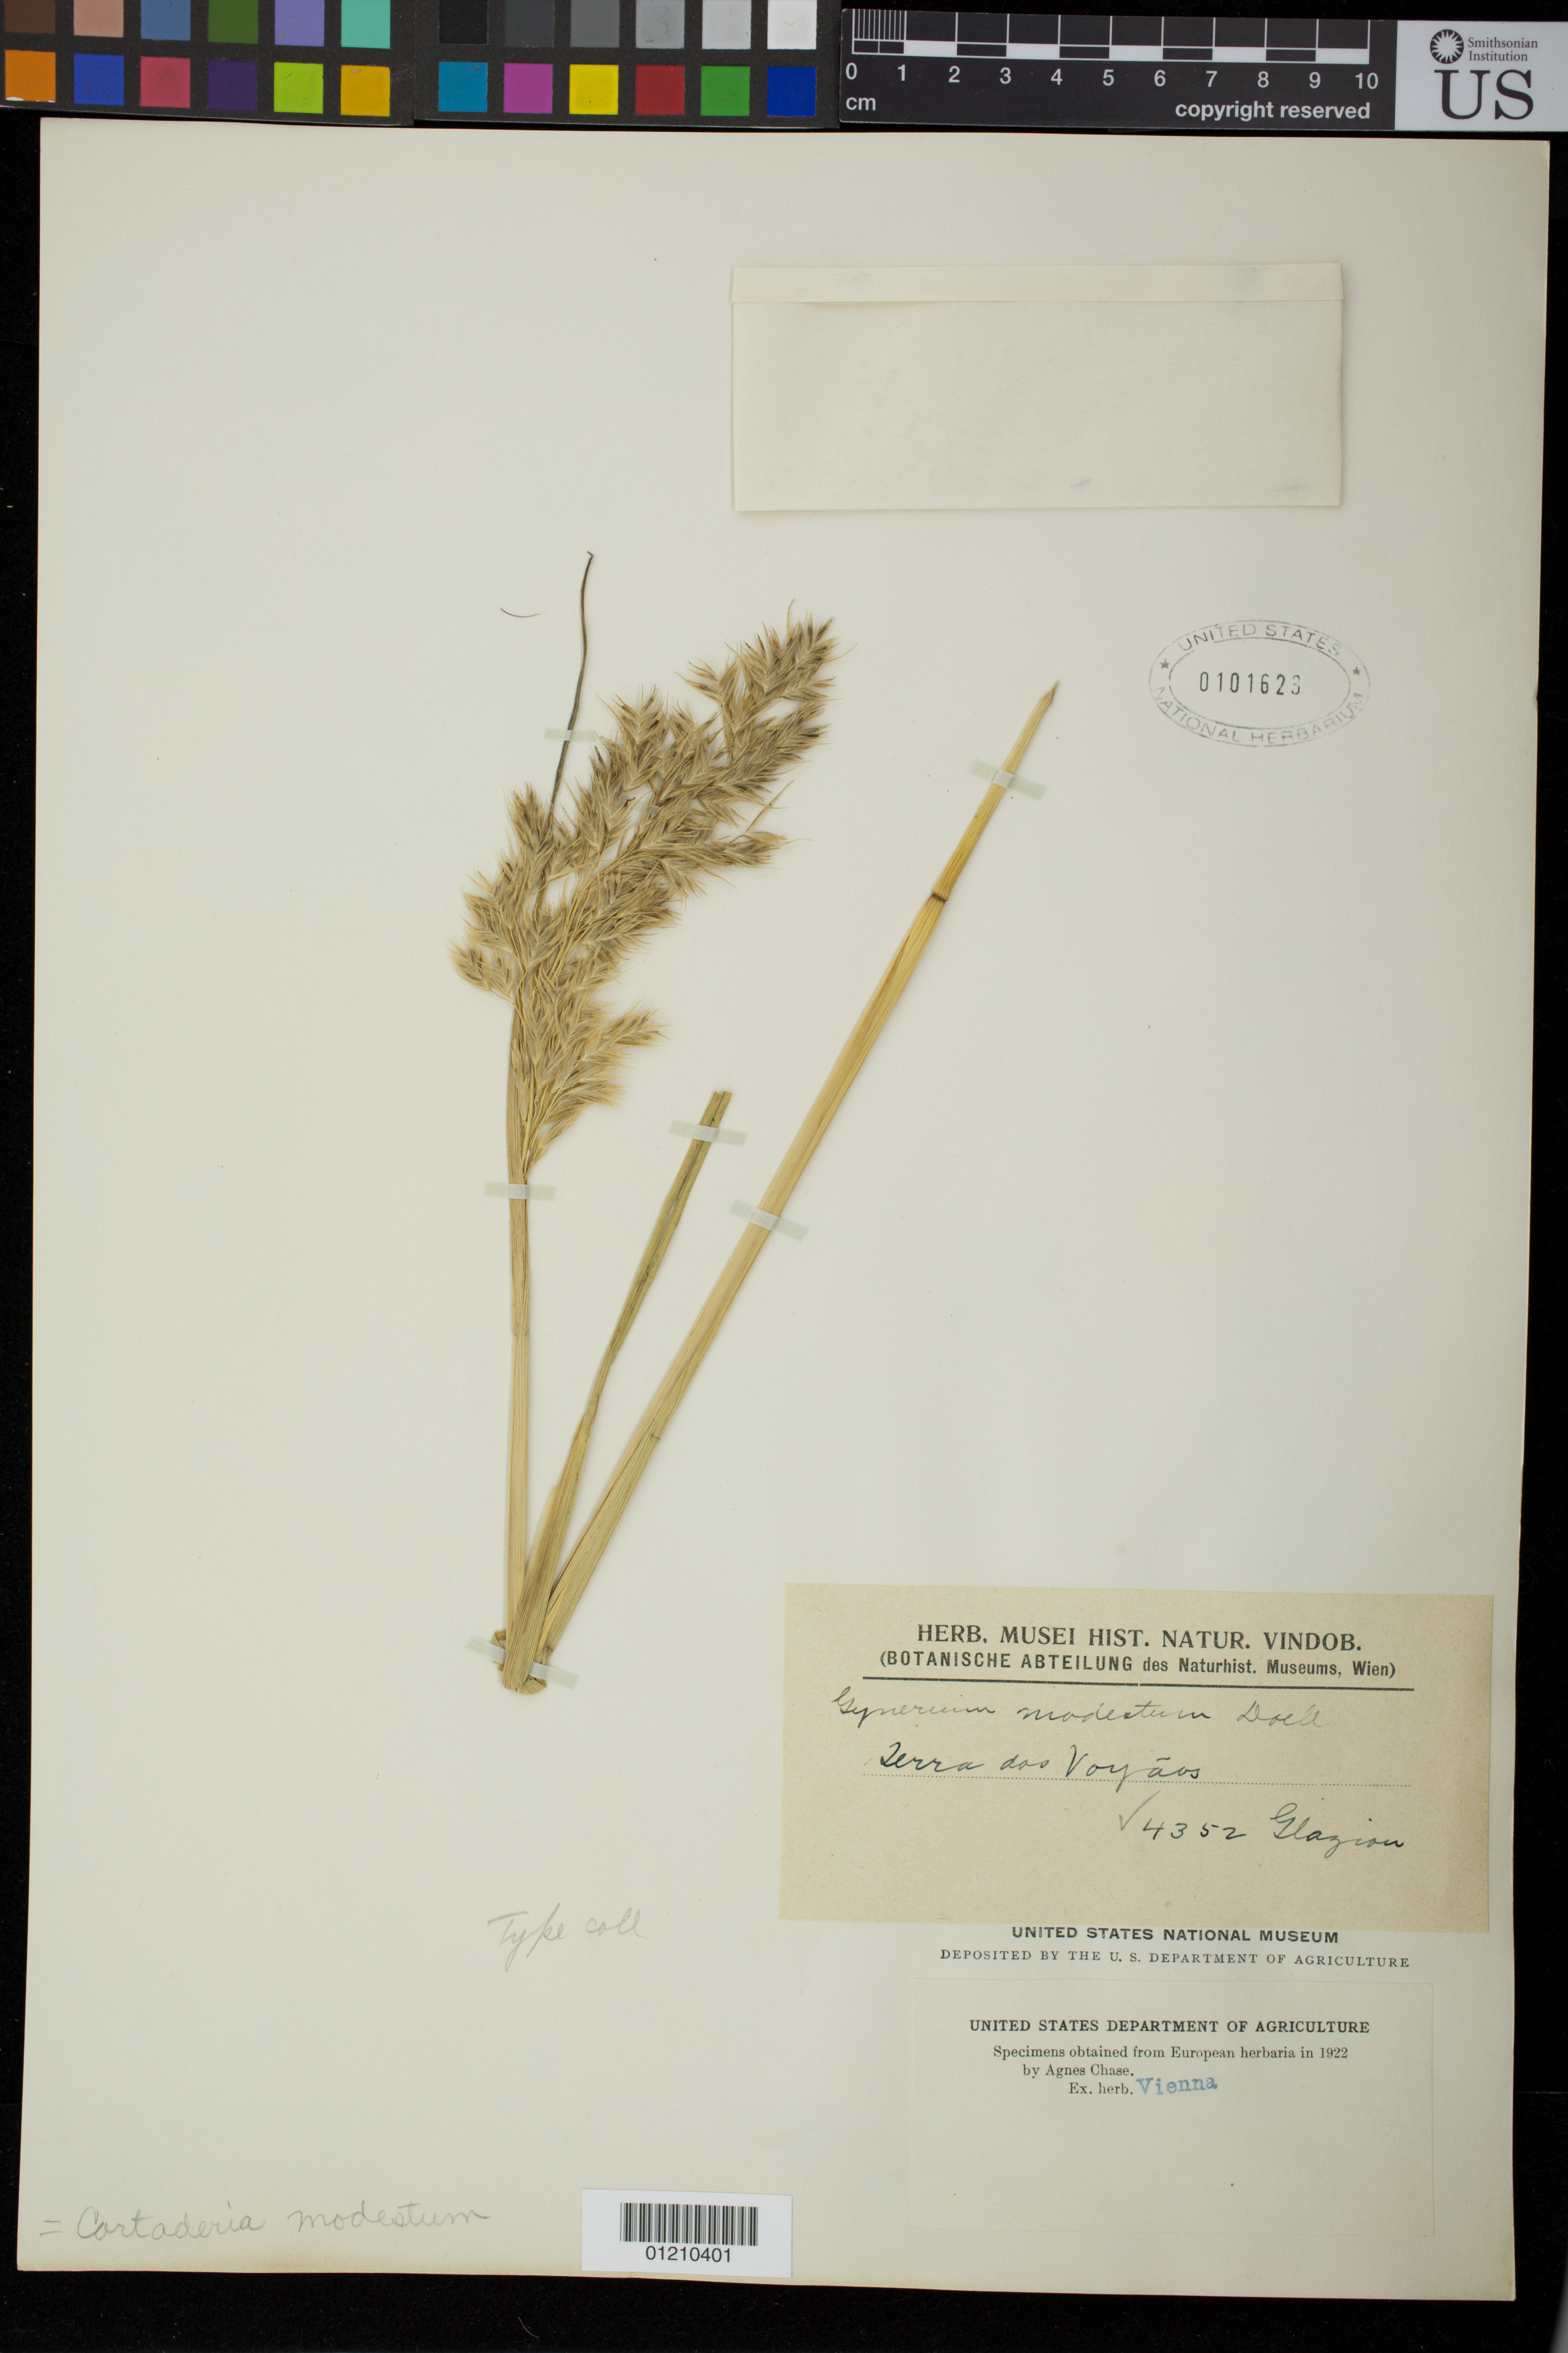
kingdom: Plantae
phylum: Tracheophyta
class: Liliopsida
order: Poales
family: Poaceae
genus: Gynerium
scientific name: Gynerium modestum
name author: Döll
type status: Isolectotype; Type Collection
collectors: A. F. M. Glaziou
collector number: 4352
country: Brazil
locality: Terra dos Voyaos.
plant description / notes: Fragmentary material of type specimen ex herb. Vienna.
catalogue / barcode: US 101628